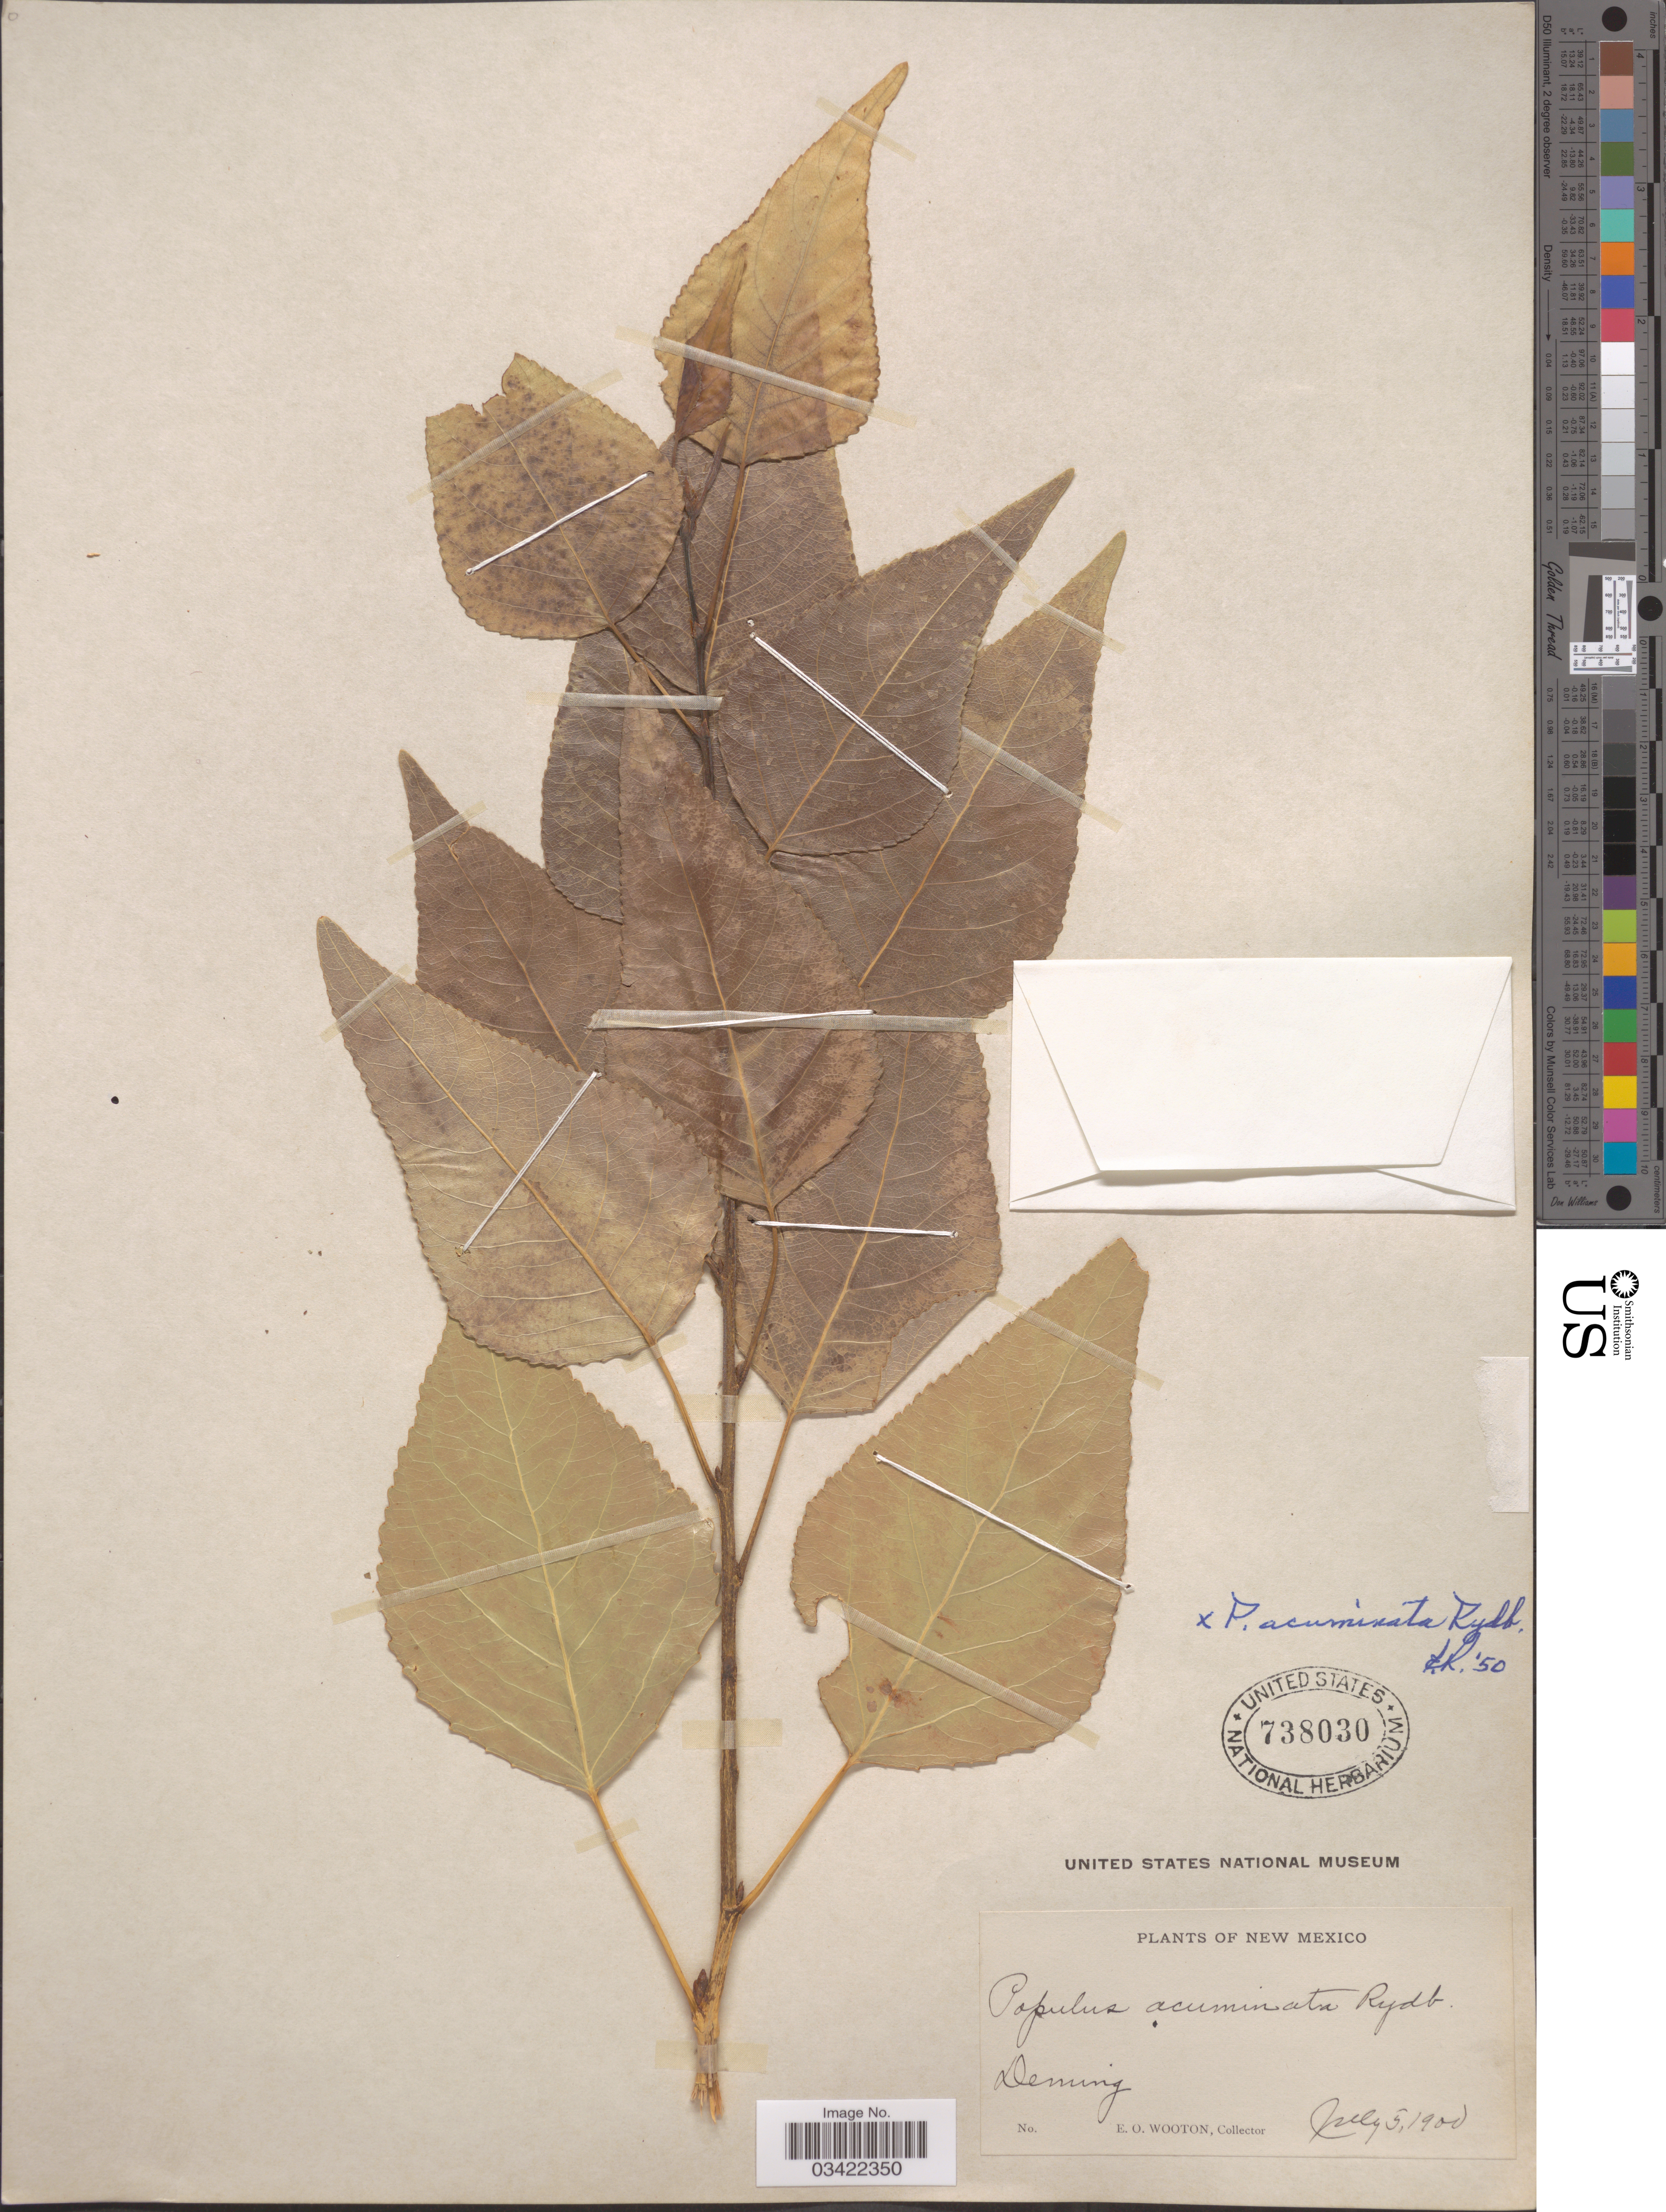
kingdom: Plantae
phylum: Tracheophyta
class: Magnoliopsida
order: Malpighiales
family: Salicaceae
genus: Populus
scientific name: Populus x hinckleyana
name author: Correll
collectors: E. O. Wooton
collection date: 1900-07-05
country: United States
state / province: New Mexico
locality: Deming.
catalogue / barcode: US 738030